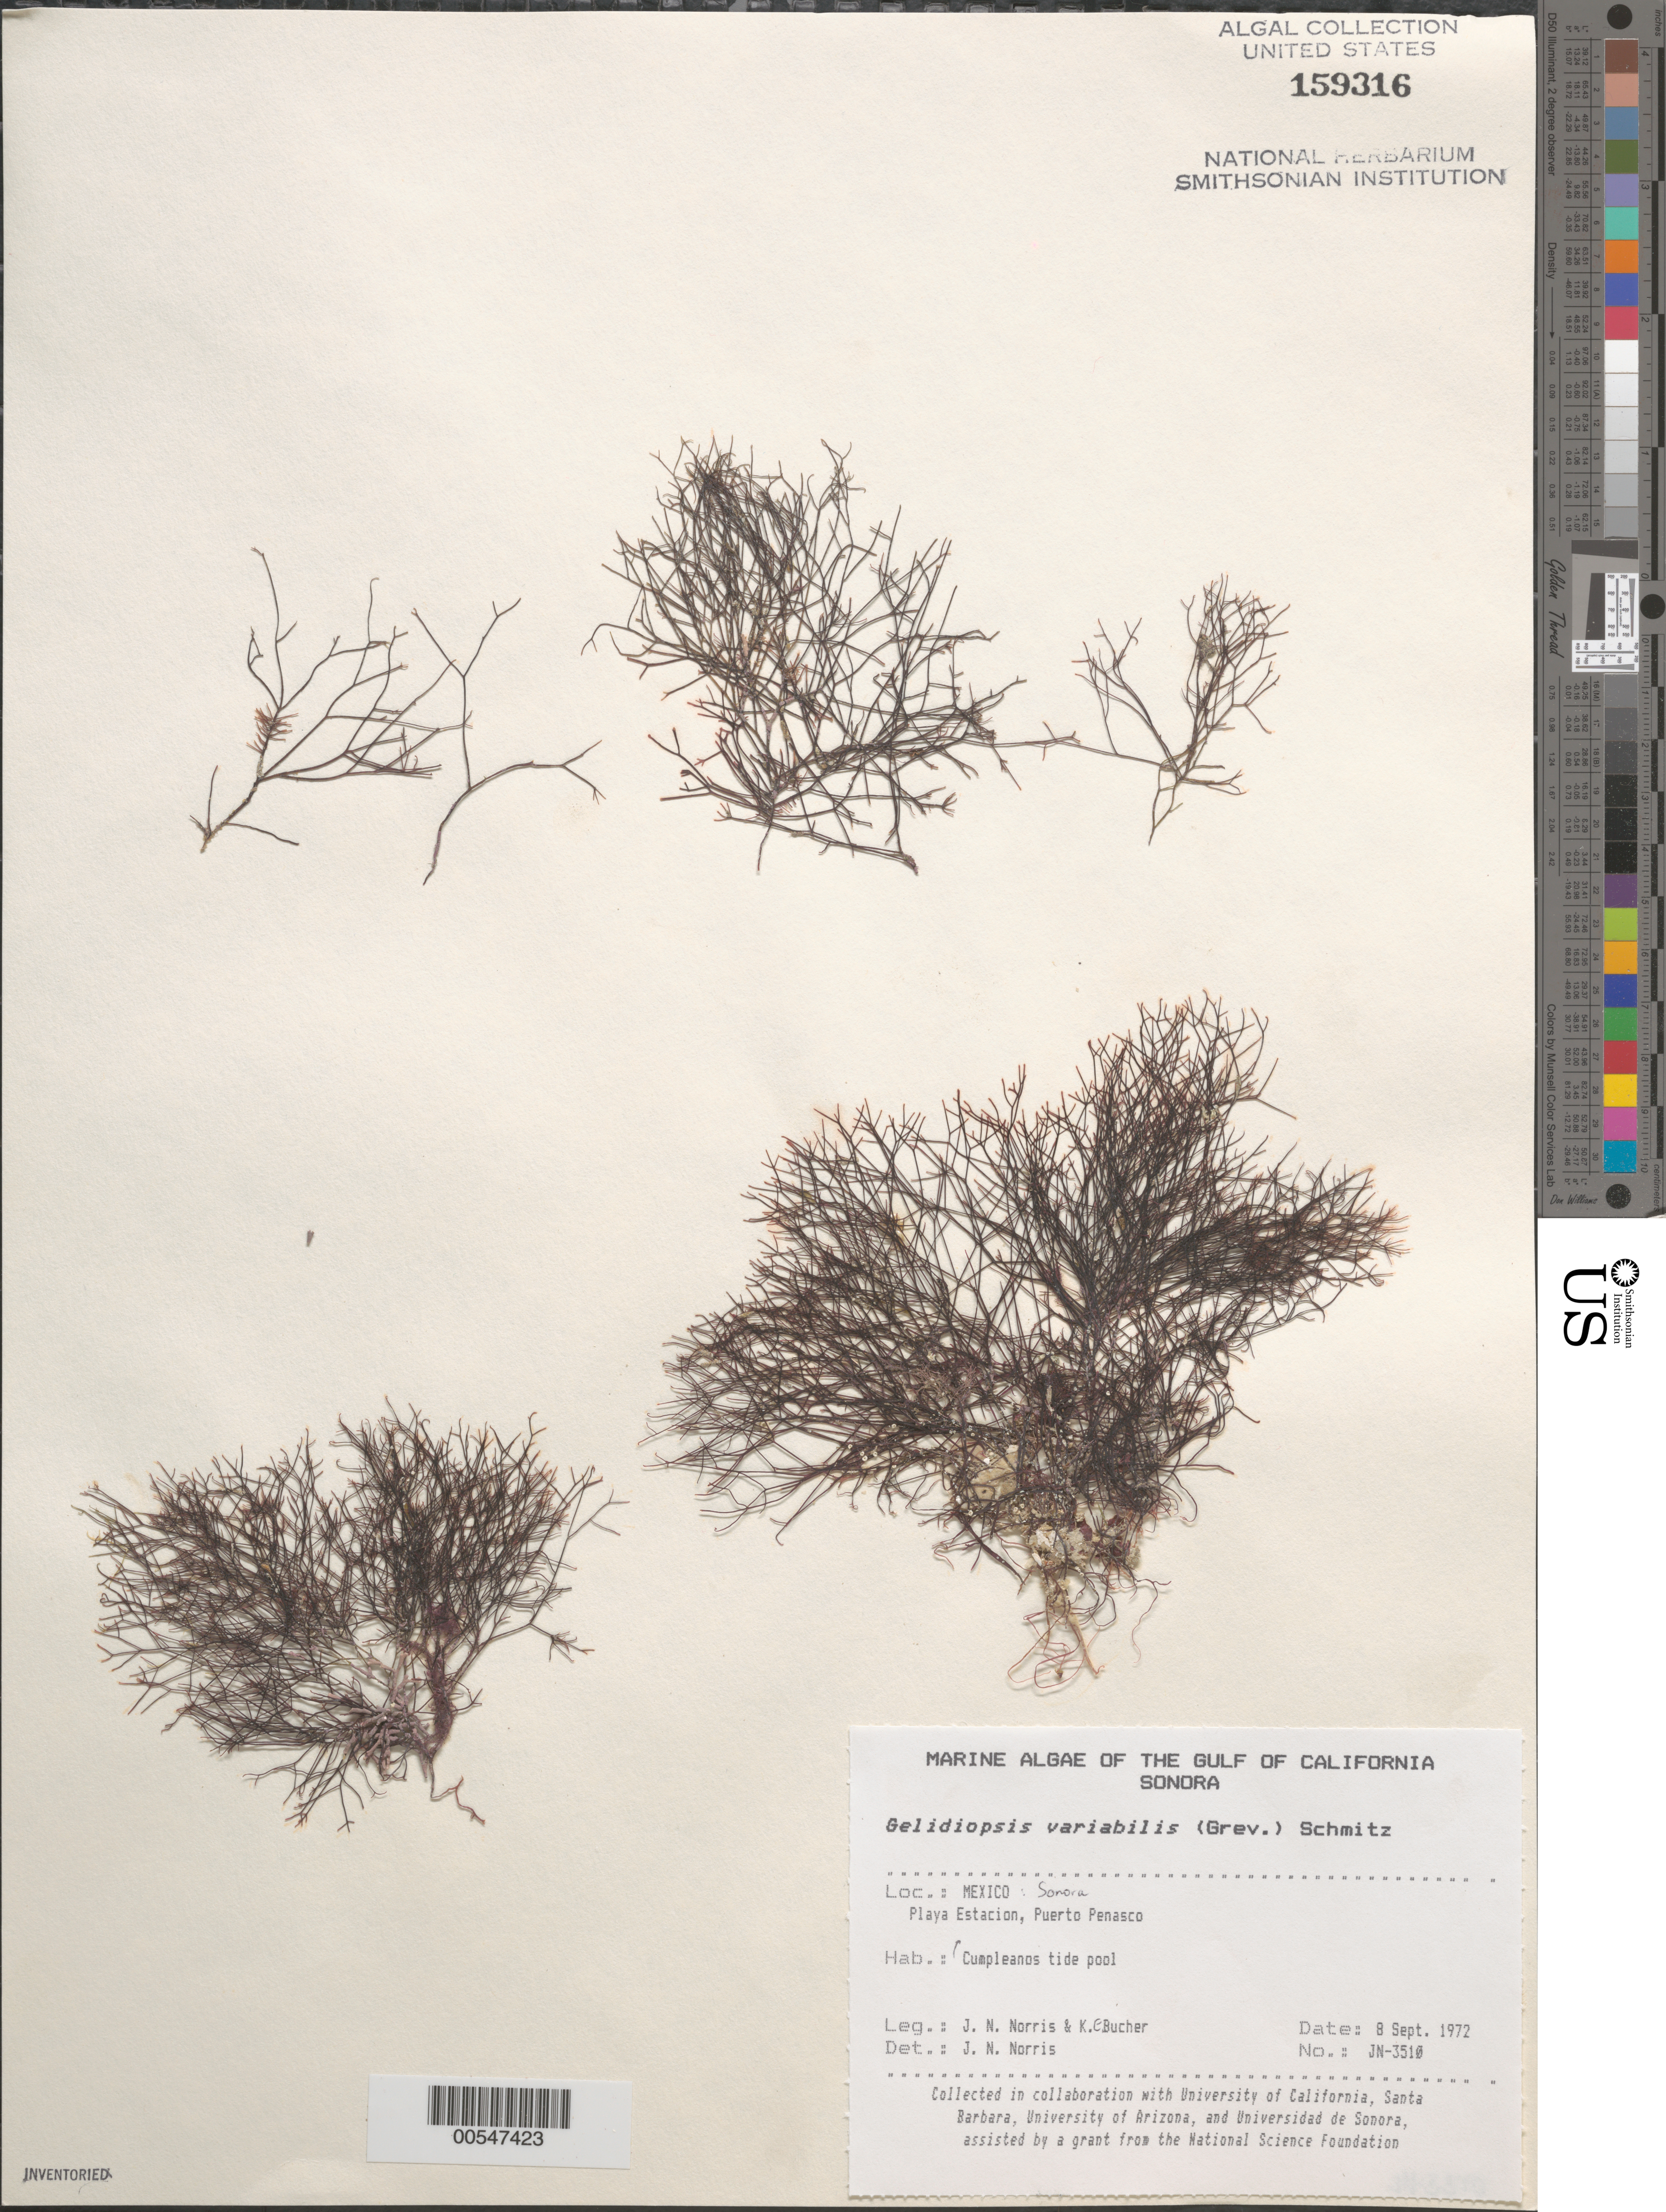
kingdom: Plantae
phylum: Rhodophyta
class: Florideophyceae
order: Rhodymeniales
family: Lomentariaceae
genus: Ceratodictyon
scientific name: Ceratodictyon variabile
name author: (J. Agardh) R.E. Norris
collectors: J. N. Norris & K. E. Bucher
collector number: JN-3510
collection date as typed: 08 Sep 1972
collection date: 1972-09-08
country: Mexico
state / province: Sonora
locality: Playa Estacion, Puerto Penasco, Cumpleanos tide pool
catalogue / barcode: US 159316